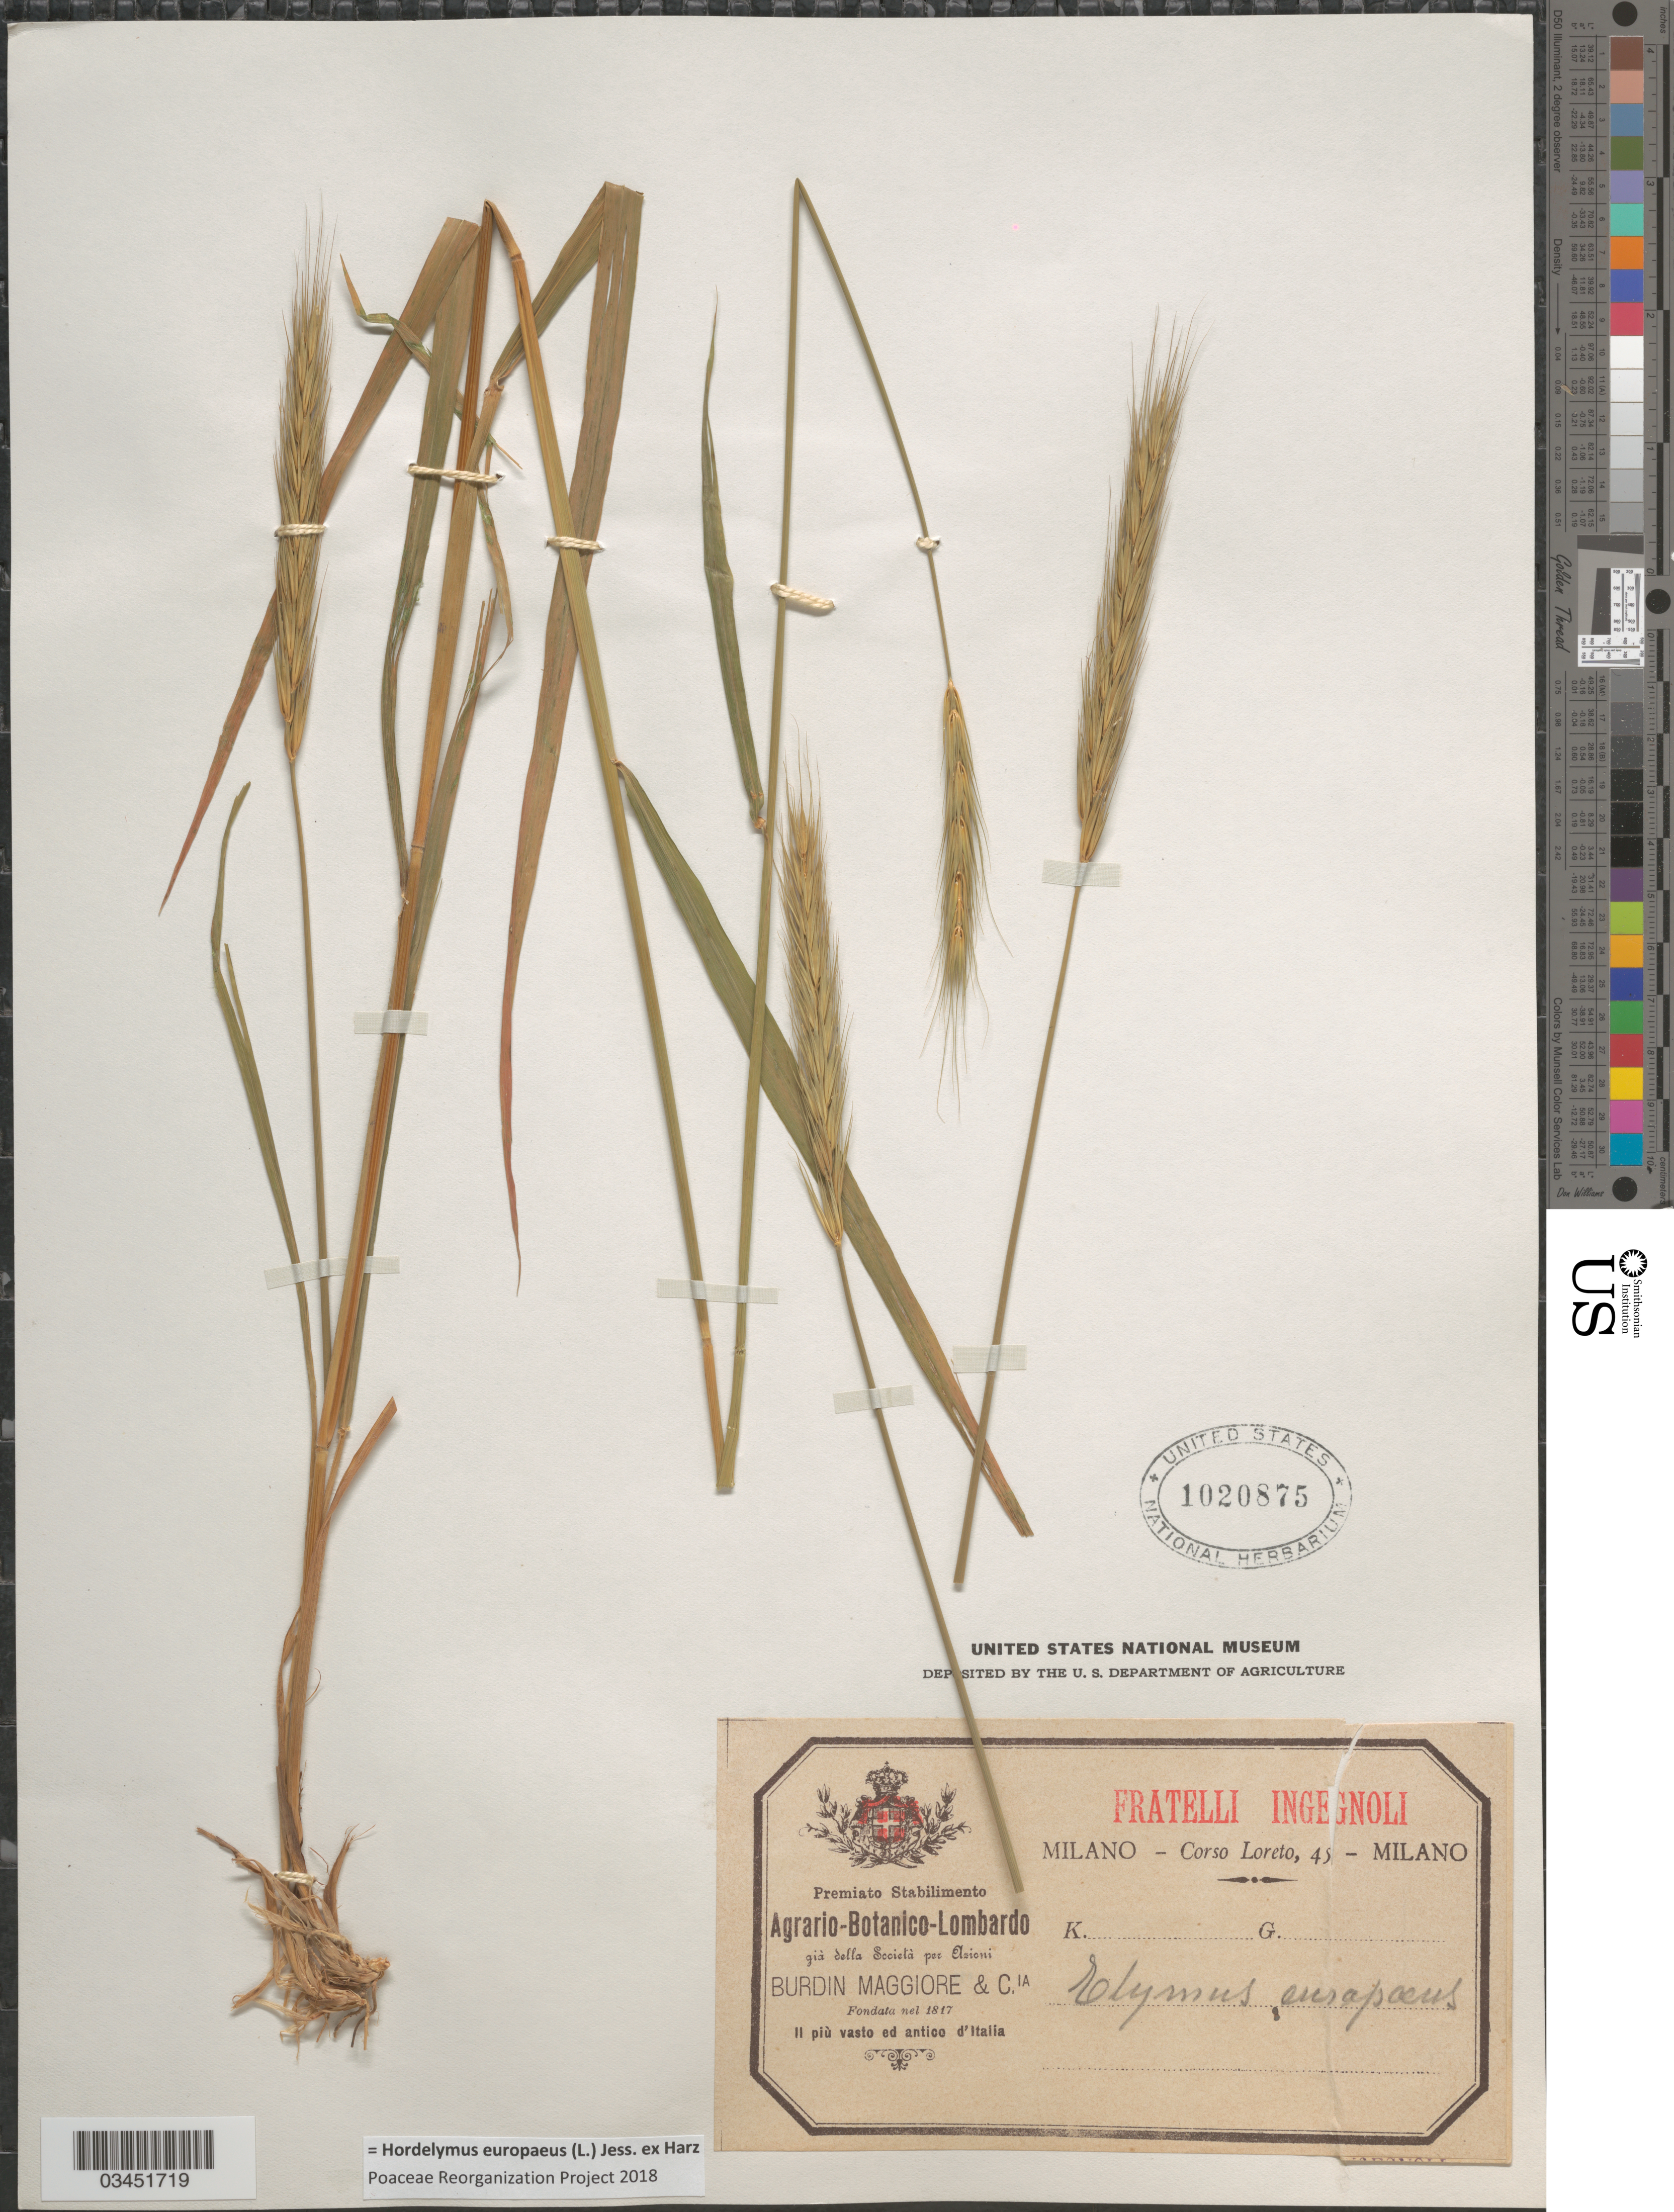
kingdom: Plantae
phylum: Tracheophyta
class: Liliopsida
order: Poales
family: Poaceae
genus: Hordelymus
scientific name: Hordelymus europaeus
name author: (L.) Jess. ex Harz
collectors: Loreto, C.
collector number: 45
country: Italy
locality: Il più vasto ed antico d'Italia.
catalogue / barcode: US 1020875